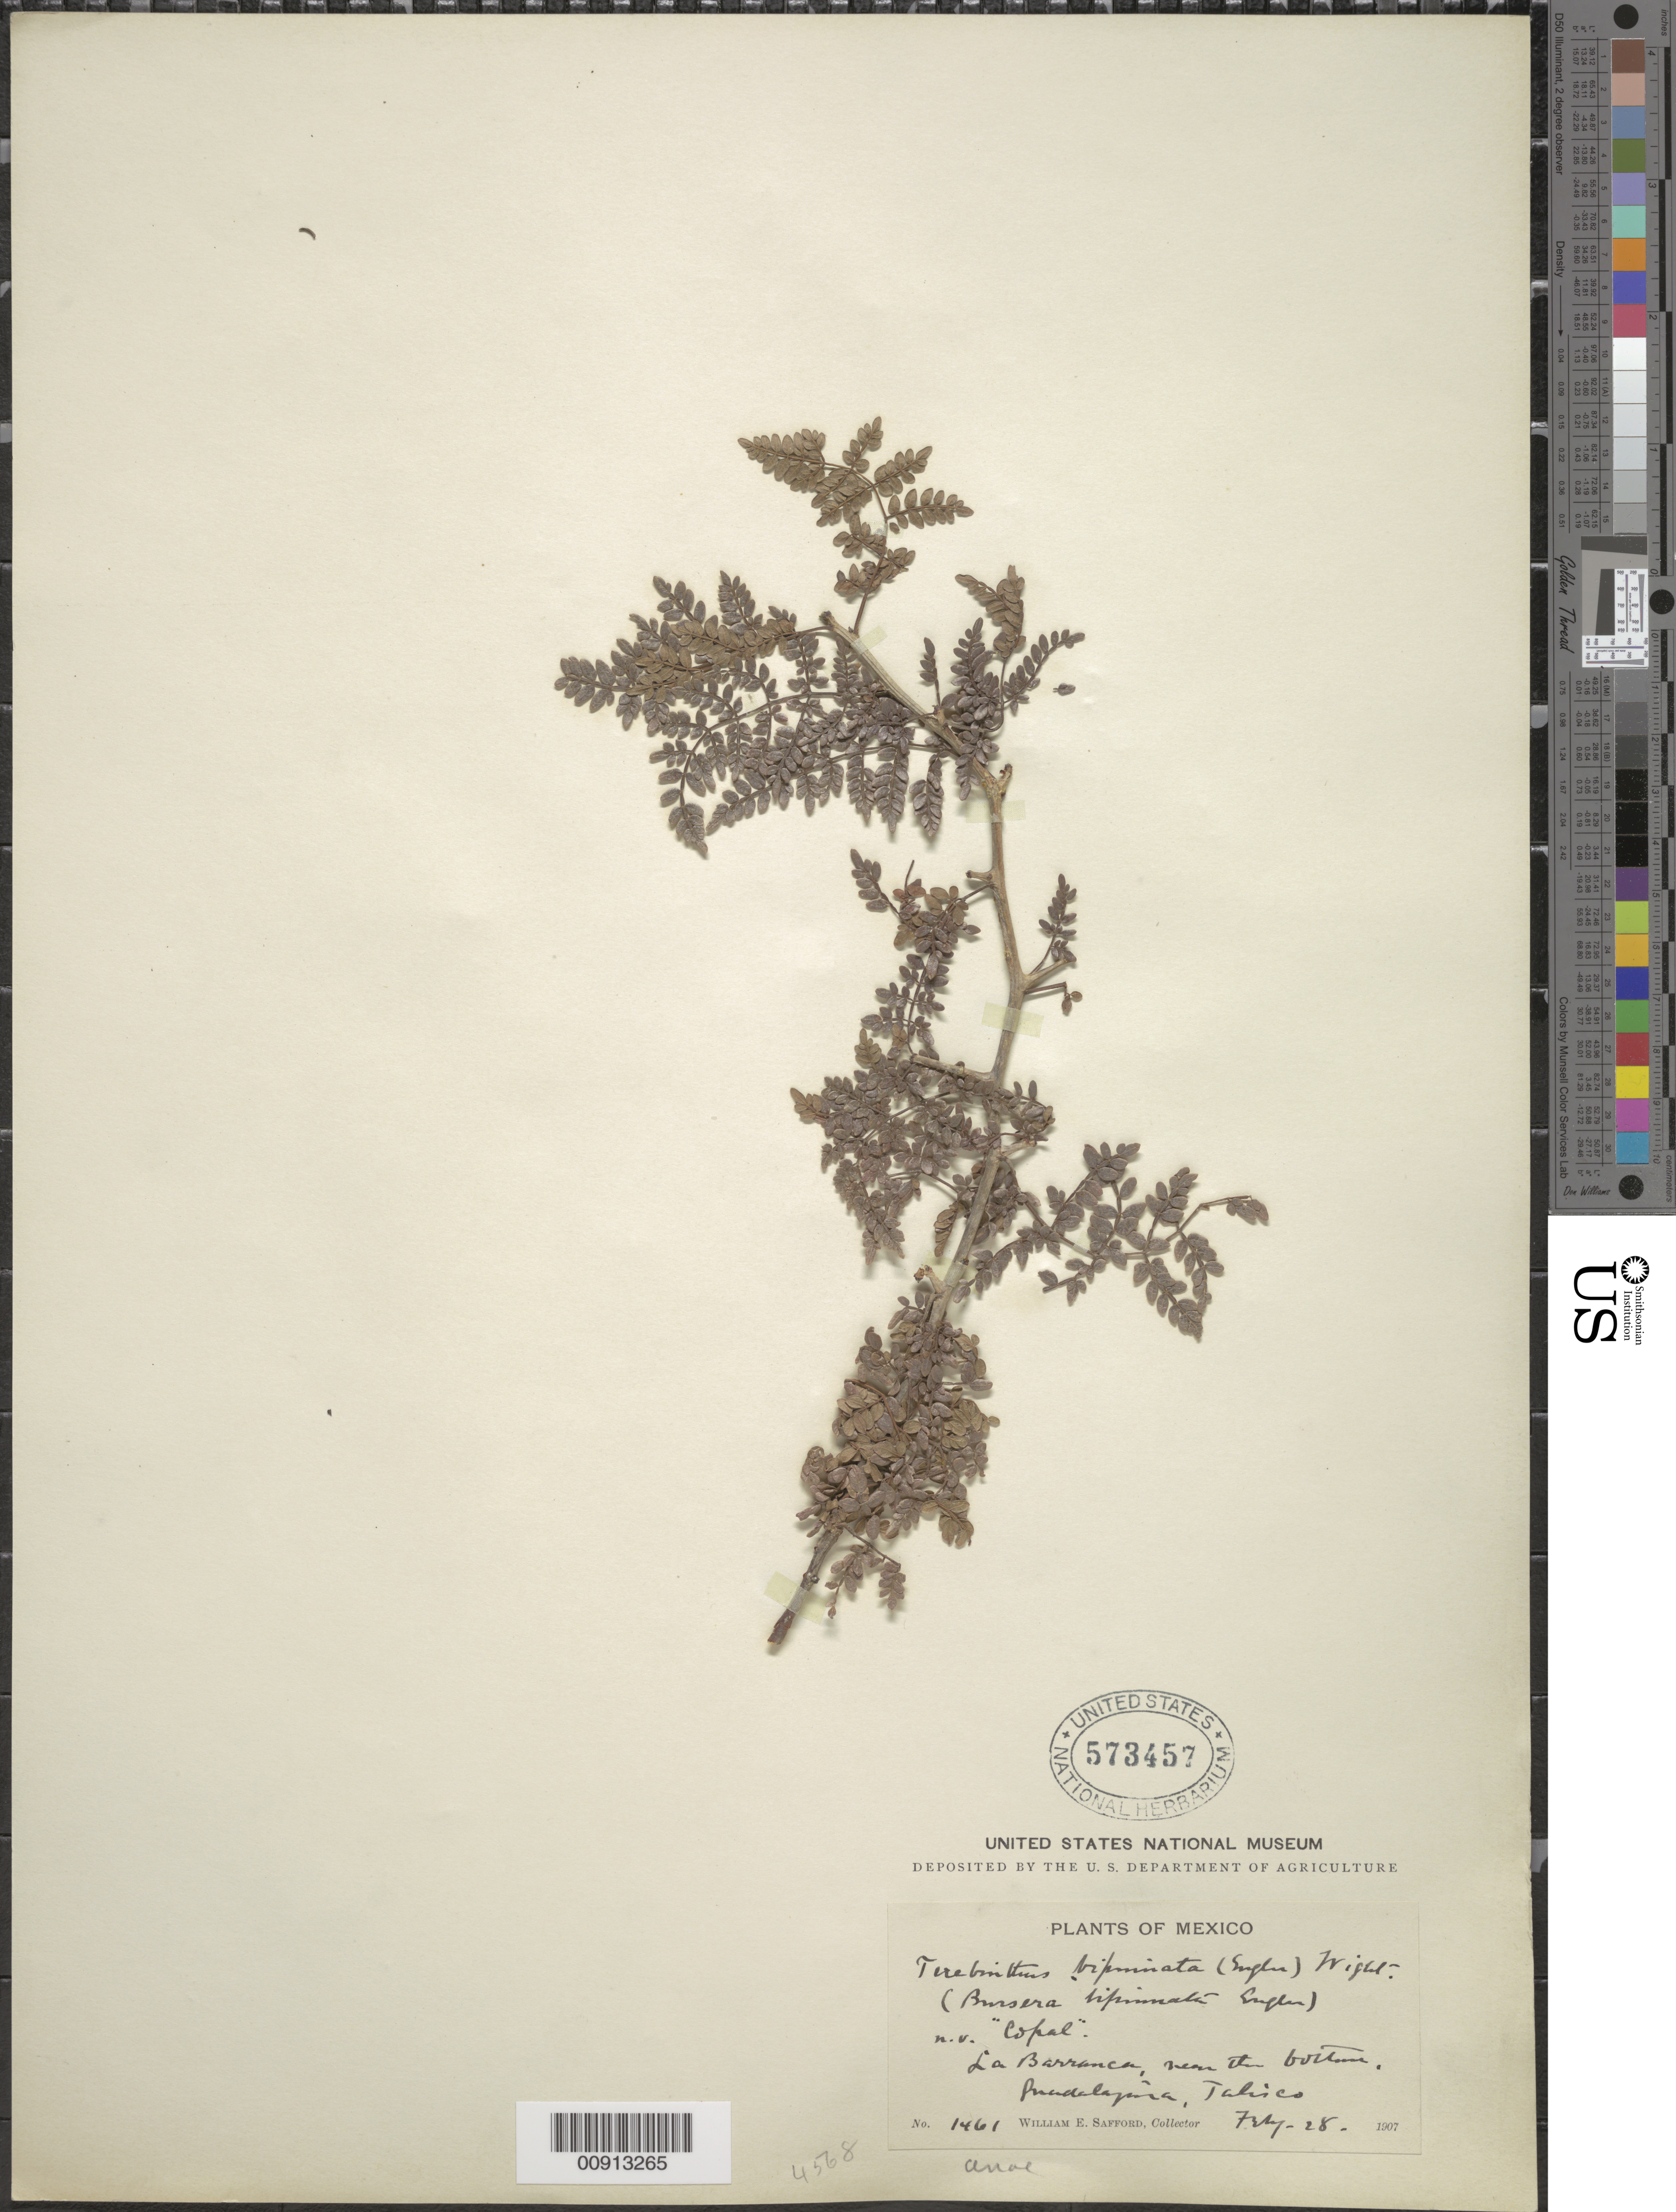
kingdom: Plantae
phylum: Tracheophyta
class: Magnoliopsida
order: Sapindales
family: Burseraceae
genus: Bursera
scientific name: Bursera bipinnata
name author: Engl.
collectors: W. E. Safford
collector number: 1461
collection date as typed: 28 Feb 1907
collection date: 1907-02-28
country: Mexico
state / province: Jalisco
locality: La Barranca, near the bottom Guadalajara, Jalisco.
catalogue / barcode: US 573457